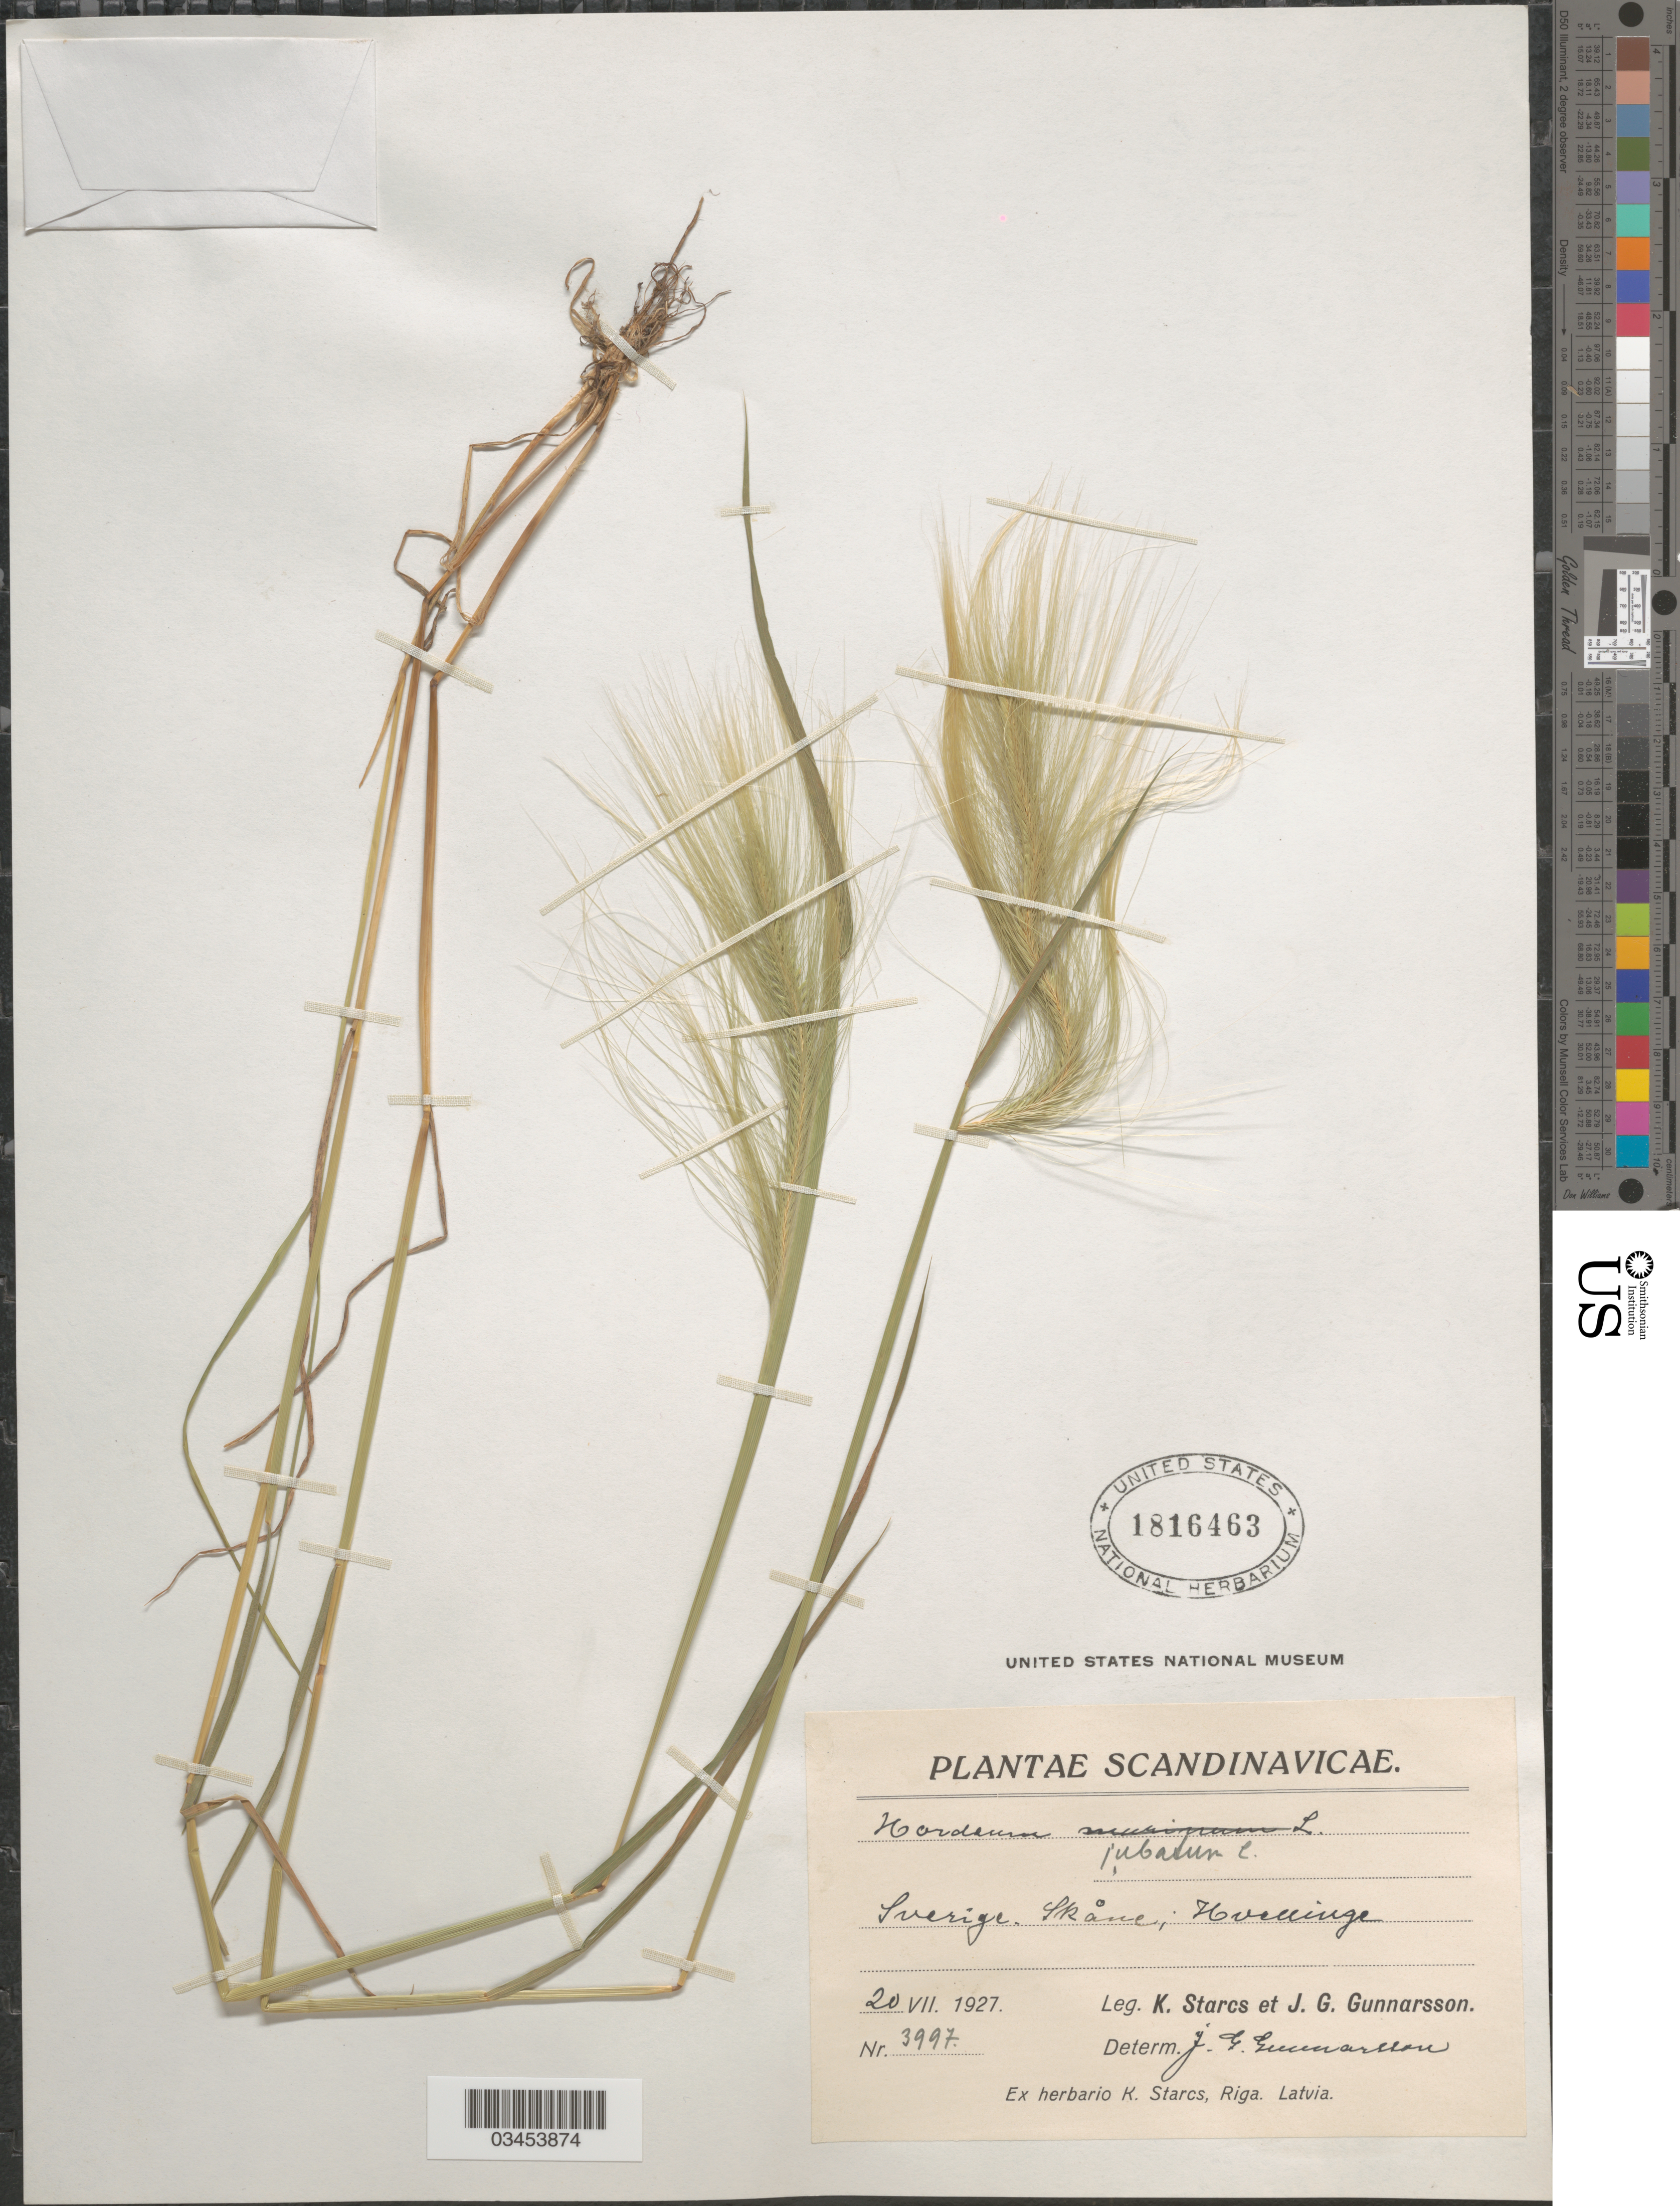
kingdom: Plantae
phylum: Tracheophyta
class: Liliopsida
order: Poales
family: Poaceae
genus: Hordeum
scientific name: Hordeum jubatum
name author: L.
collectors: K. Starcs & J. Gunnarsson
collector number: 3997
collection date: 1927-07-20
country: Sweden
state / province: Skåne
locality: Scandinavicae. Sverige. Hvellinge.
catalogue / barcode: US 1816463